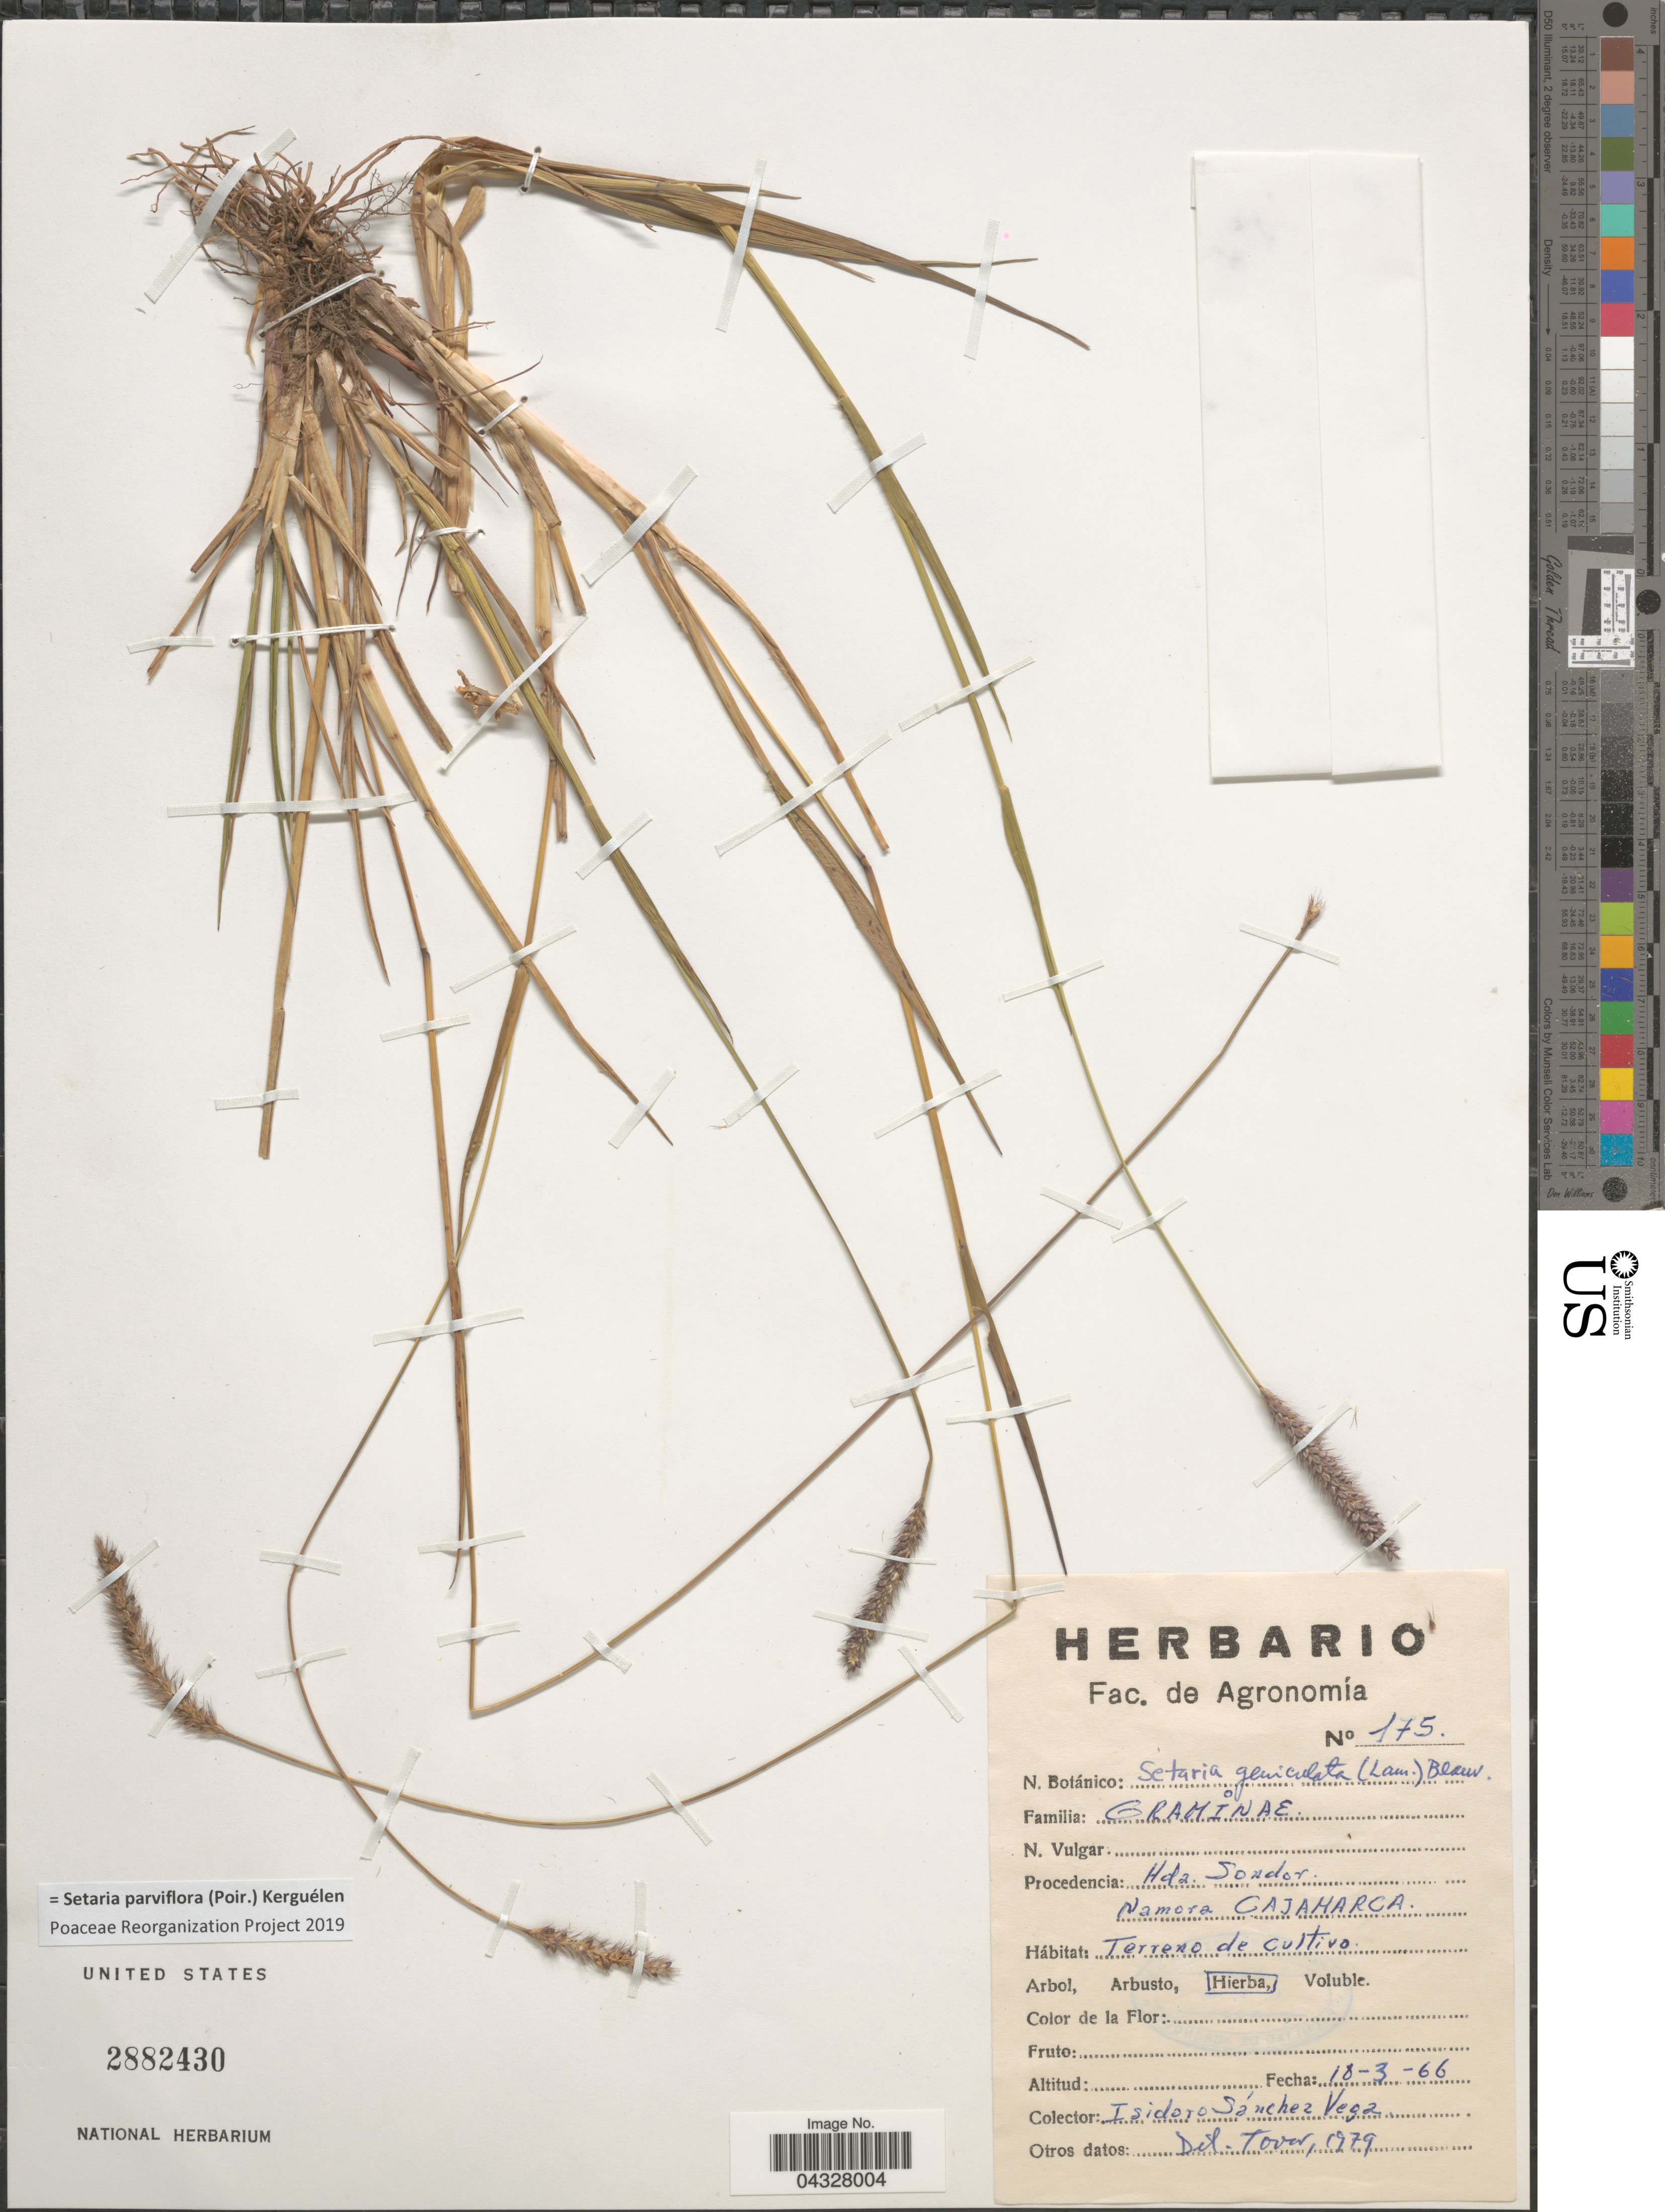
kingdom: Plantae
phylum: Tracheophyta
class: Liliopsida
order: Poales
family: Poaceae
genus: Setaria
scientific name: Setaria parviflora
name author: (Poir.) Kerguélen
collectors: I. Sánchez Vega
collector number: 175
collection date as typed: Transcribed d/m/y: 18/3/66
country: Peru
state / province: Cajamarca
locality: Procedencia: Hda. Sondor. Namora Cajamarca. Terreno de cultivo.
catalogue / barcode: US 2882430